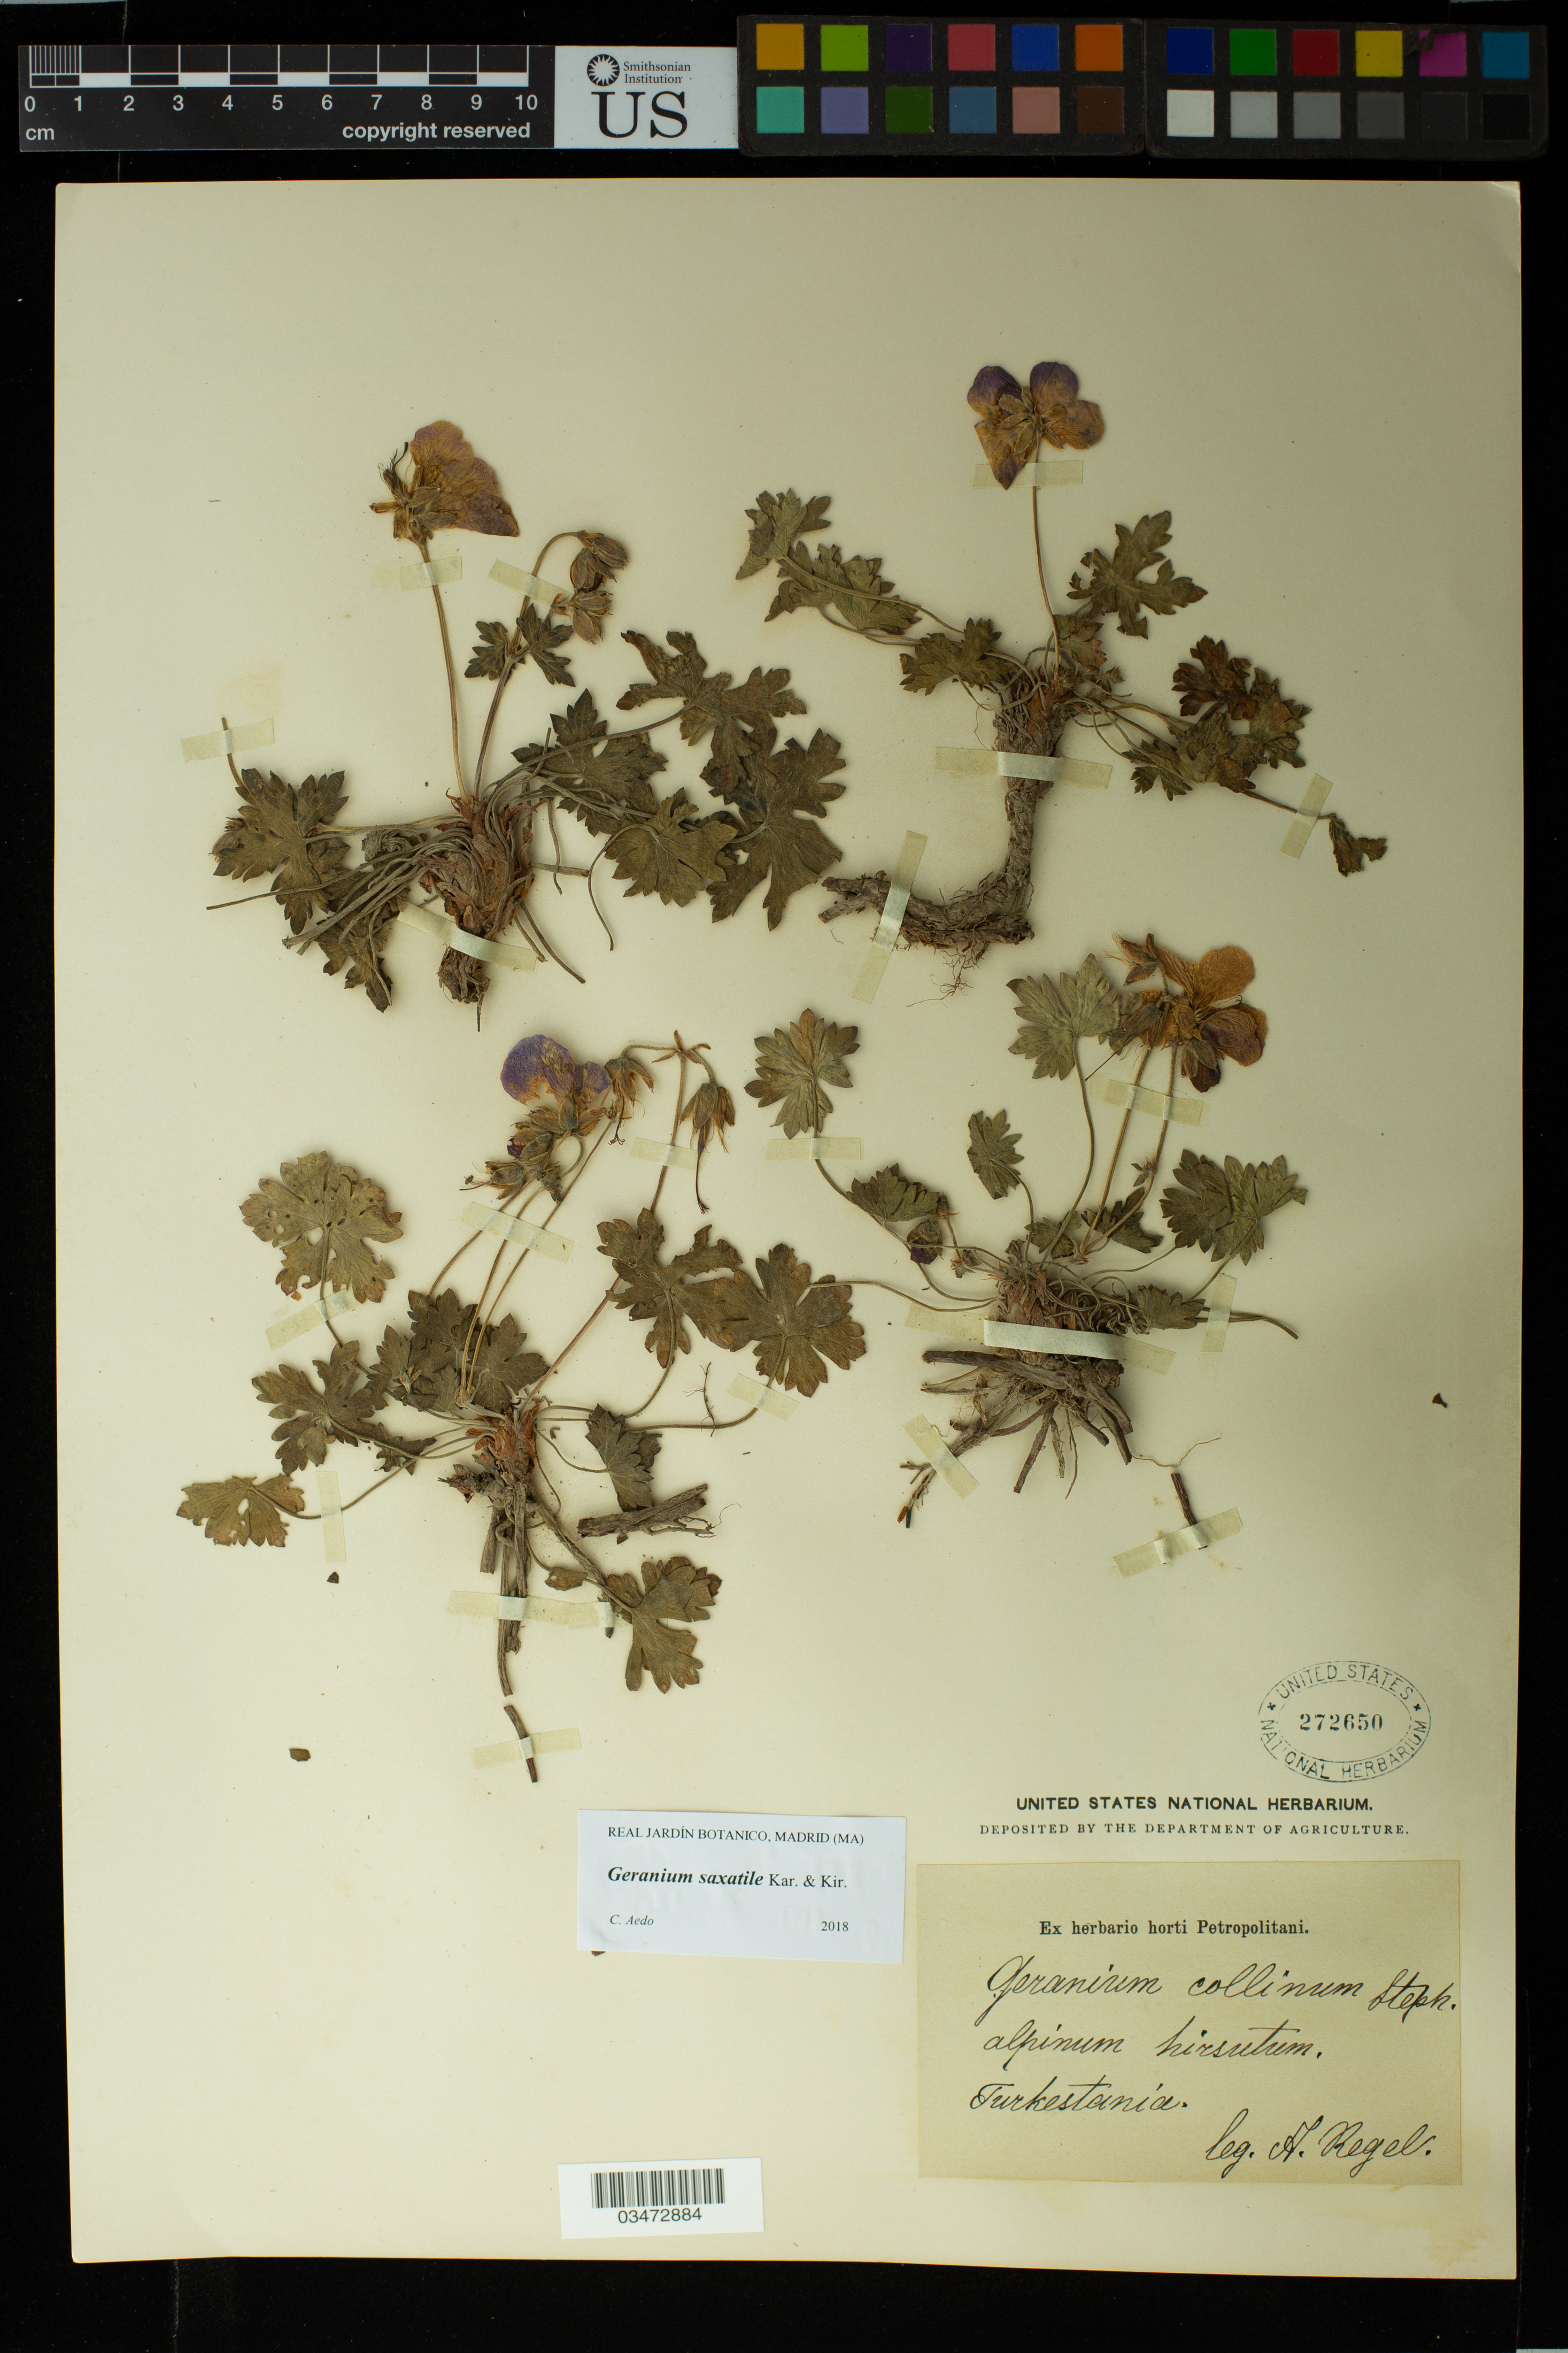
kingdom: Plantae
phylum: Tracheophyta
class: Magnoliopsida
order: Geraniales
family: Geraniaceae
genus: Geranium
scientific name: Geranium saxatile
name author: Kar. & Kir.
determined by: Aedo, C.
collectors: A. Regel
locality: Turkestania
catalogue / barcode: US 272650